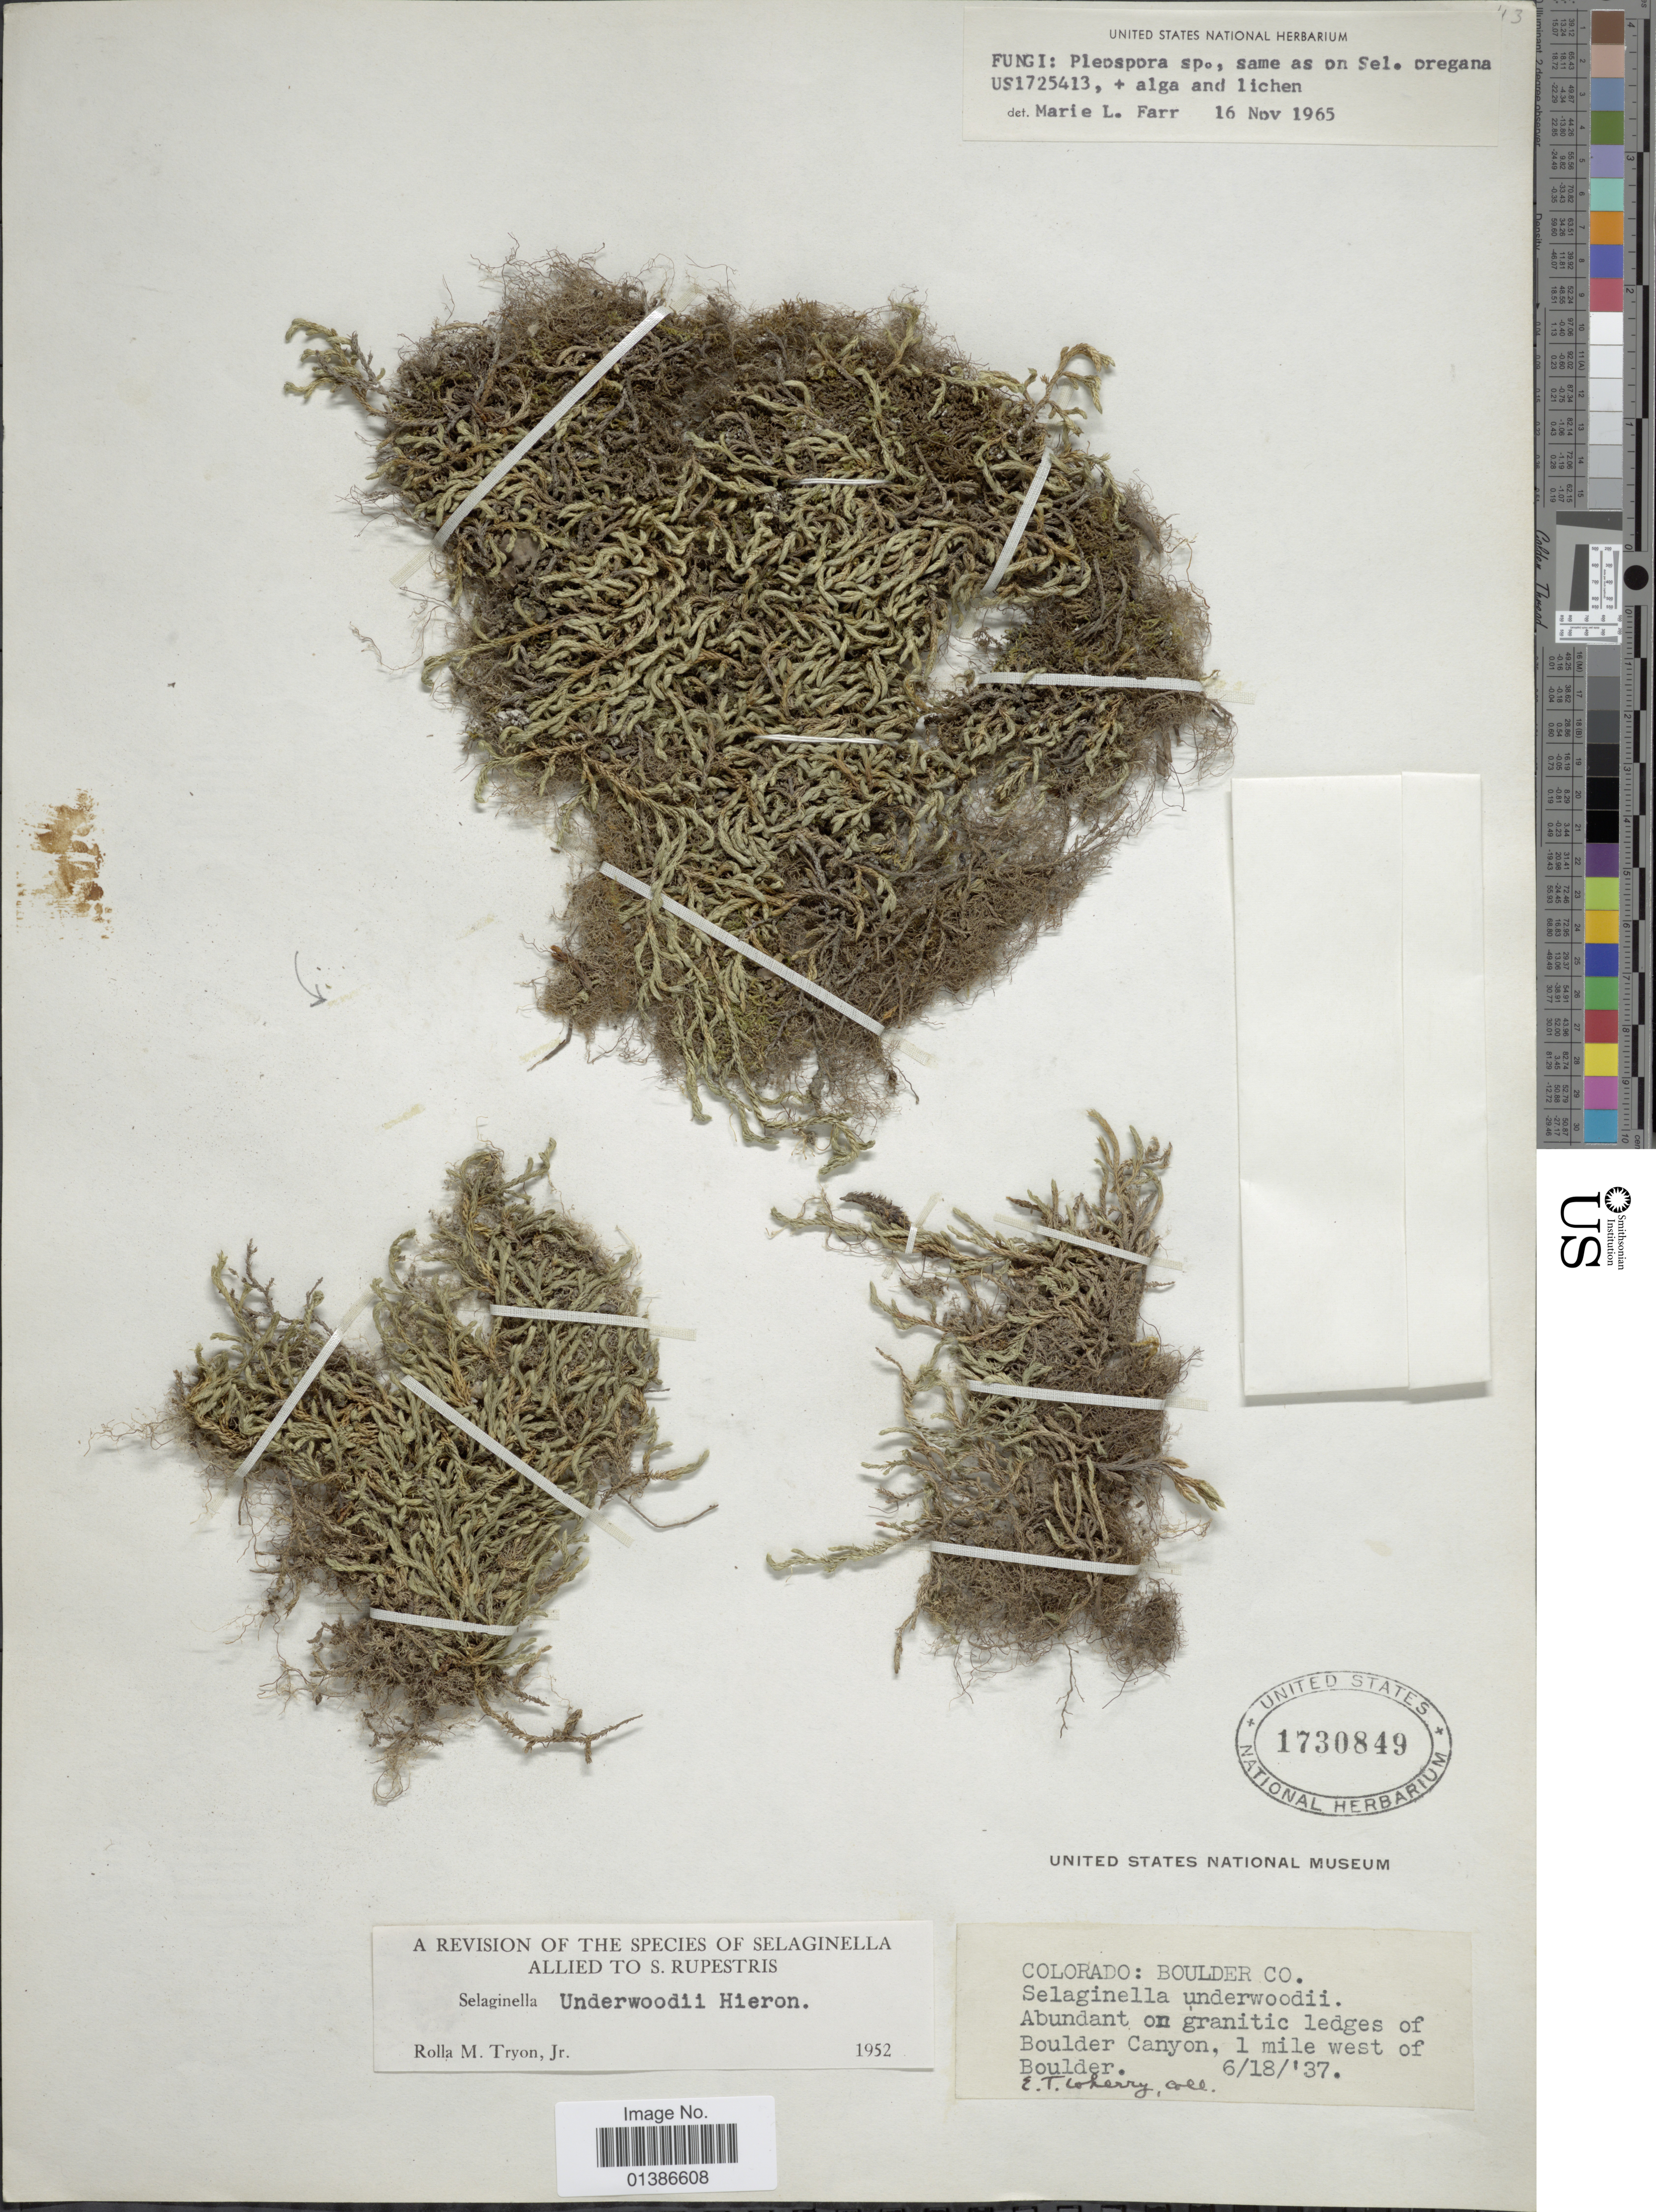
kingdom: Plantae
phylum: Tracheophyta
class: Lycopodiopsida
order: Selaginellales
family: Selaginellaceae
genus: Selaginella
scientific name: Selaginella underwoodii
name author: Hieron.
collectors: E. T. Wherry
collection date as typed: Transcribed d/m/y: 18/6/37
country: United States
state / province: Colorado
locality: Boulder Co. Abundant on granitic ledges of Boulder Canyon, 1 mile west of Boulder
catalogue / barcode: US 1730849